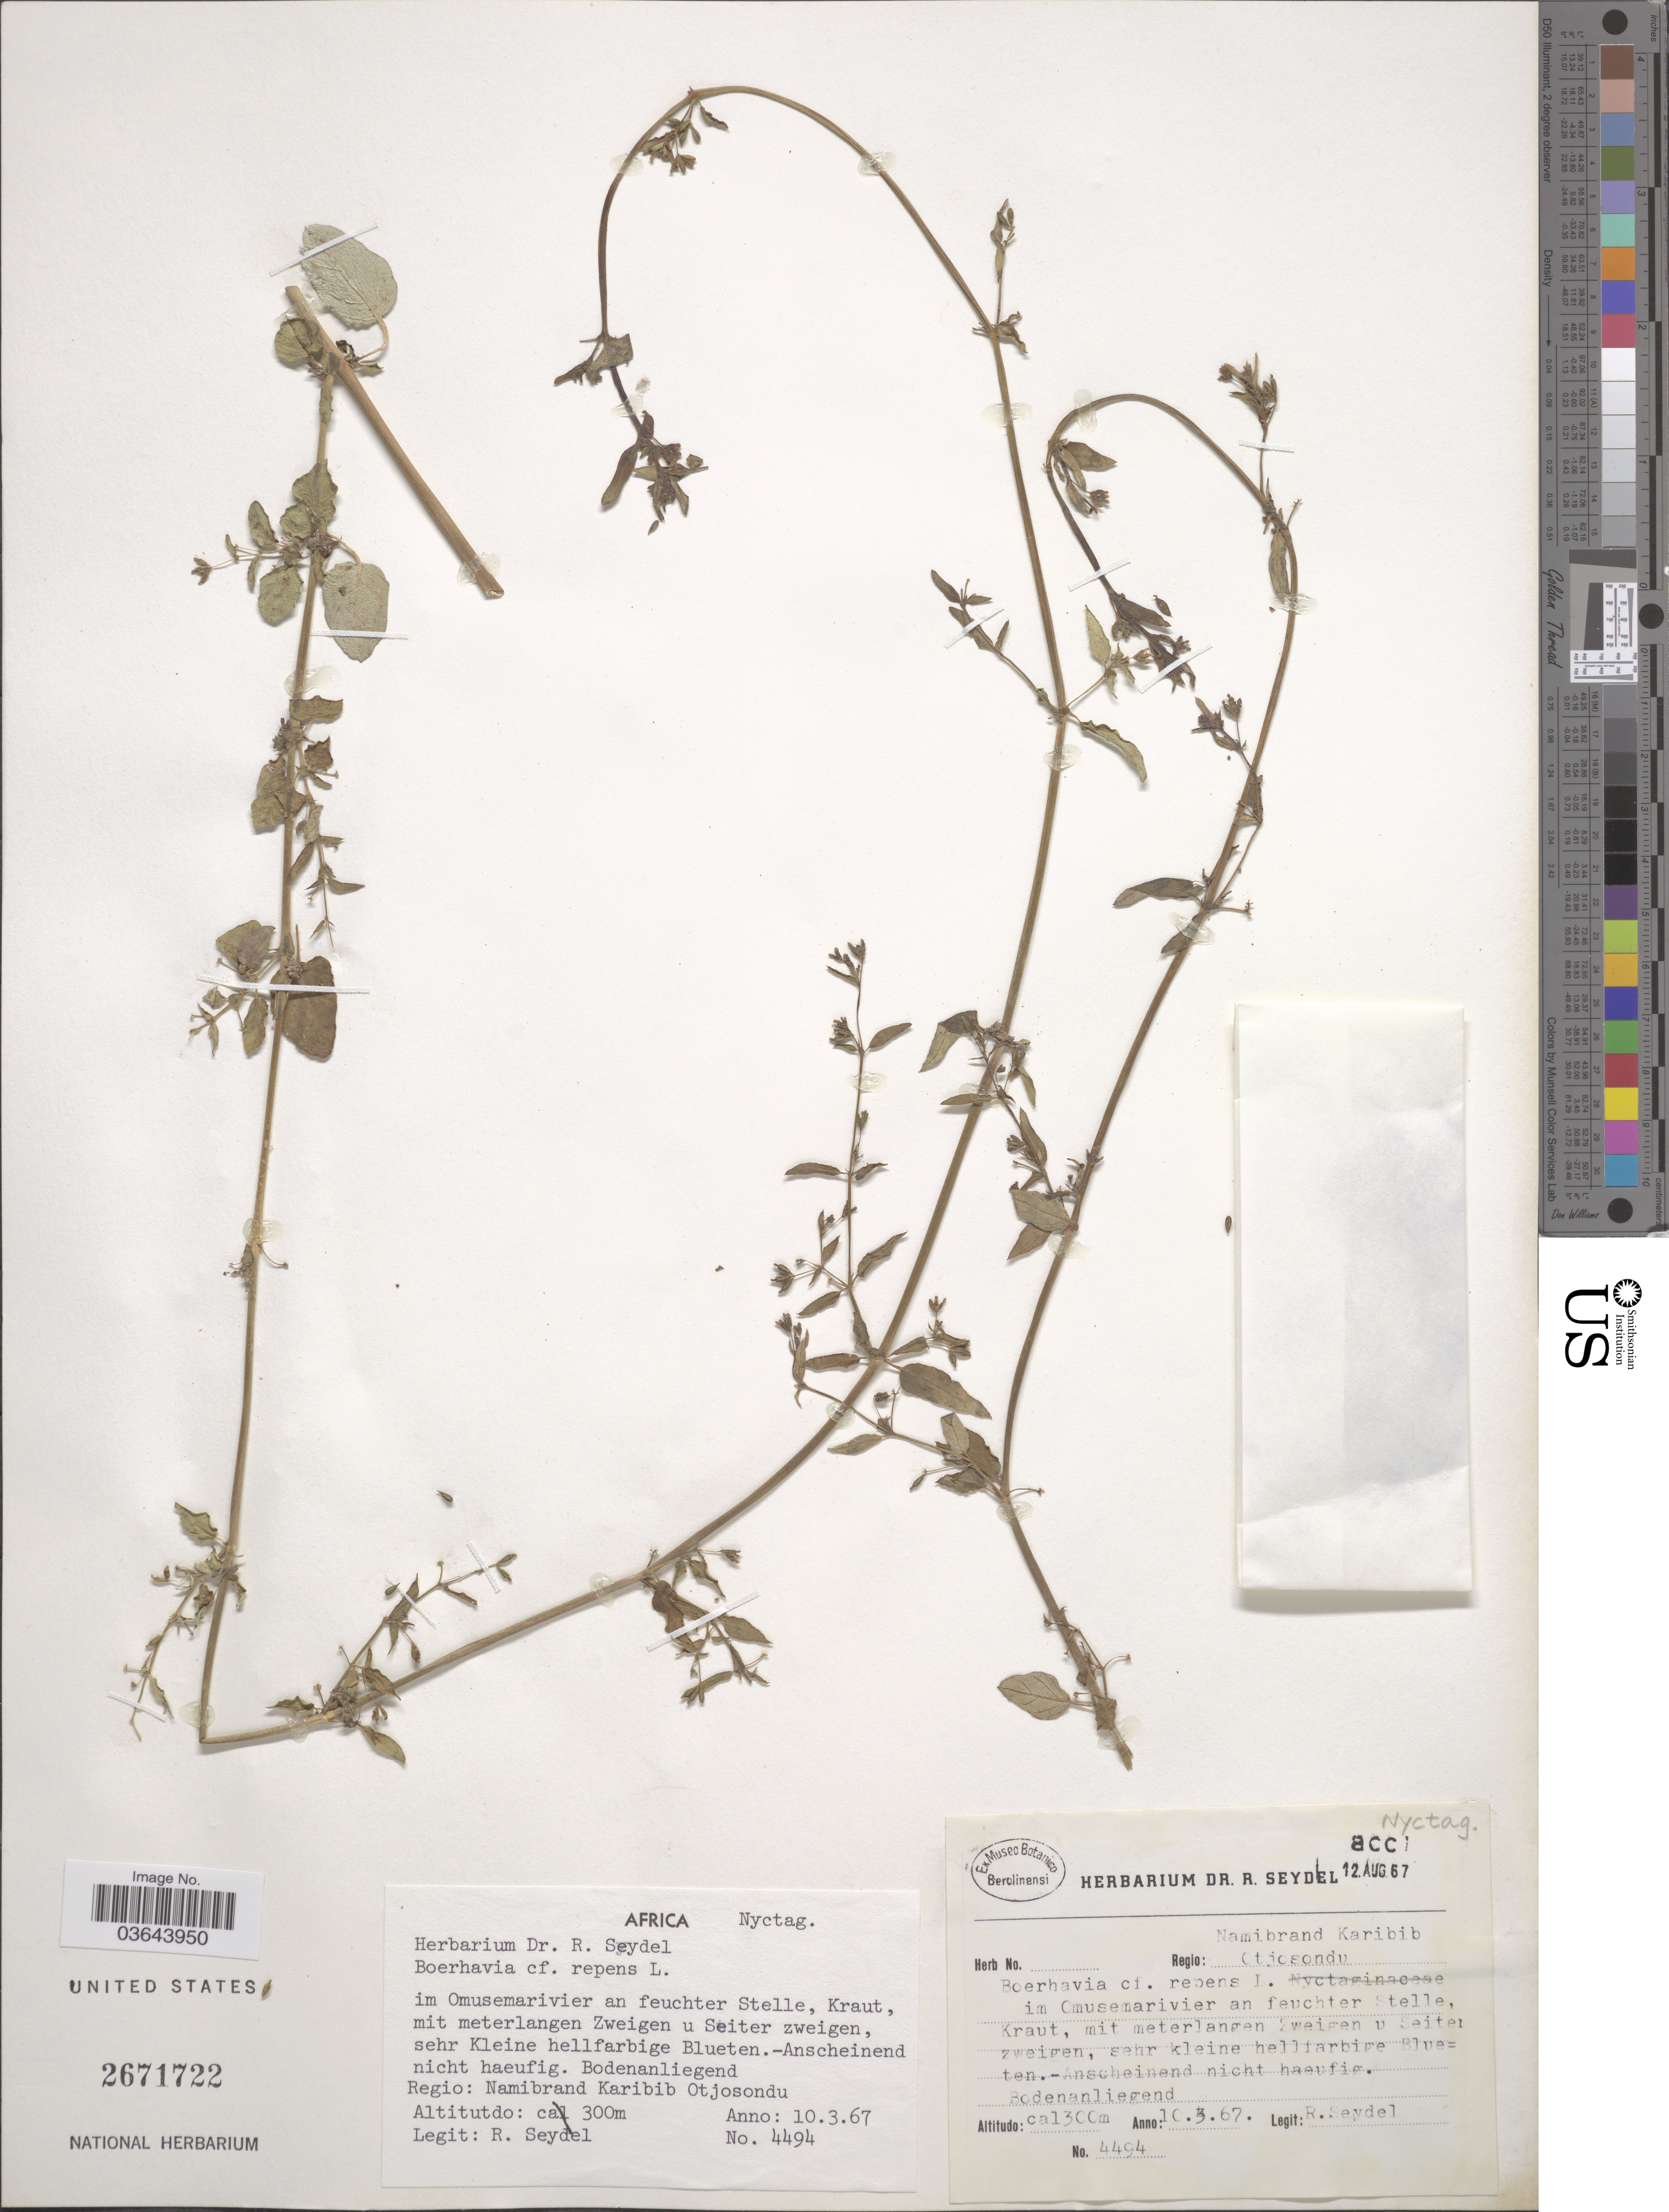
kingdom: Plantae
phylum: Tracheophyta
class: Magnoliopsida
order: Caryophyllales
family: Nyctaginaceae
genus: Boerhavia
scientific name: Boerhavia repens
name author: L.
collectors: R. Seydel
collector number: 4494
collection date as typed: Transcribed d/m/y: 10/3/67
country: Namibia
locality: Regio: Namibrand Karibib Otjosondu. Im Omusemarivier.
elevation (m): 1300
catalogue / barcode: US 2671722